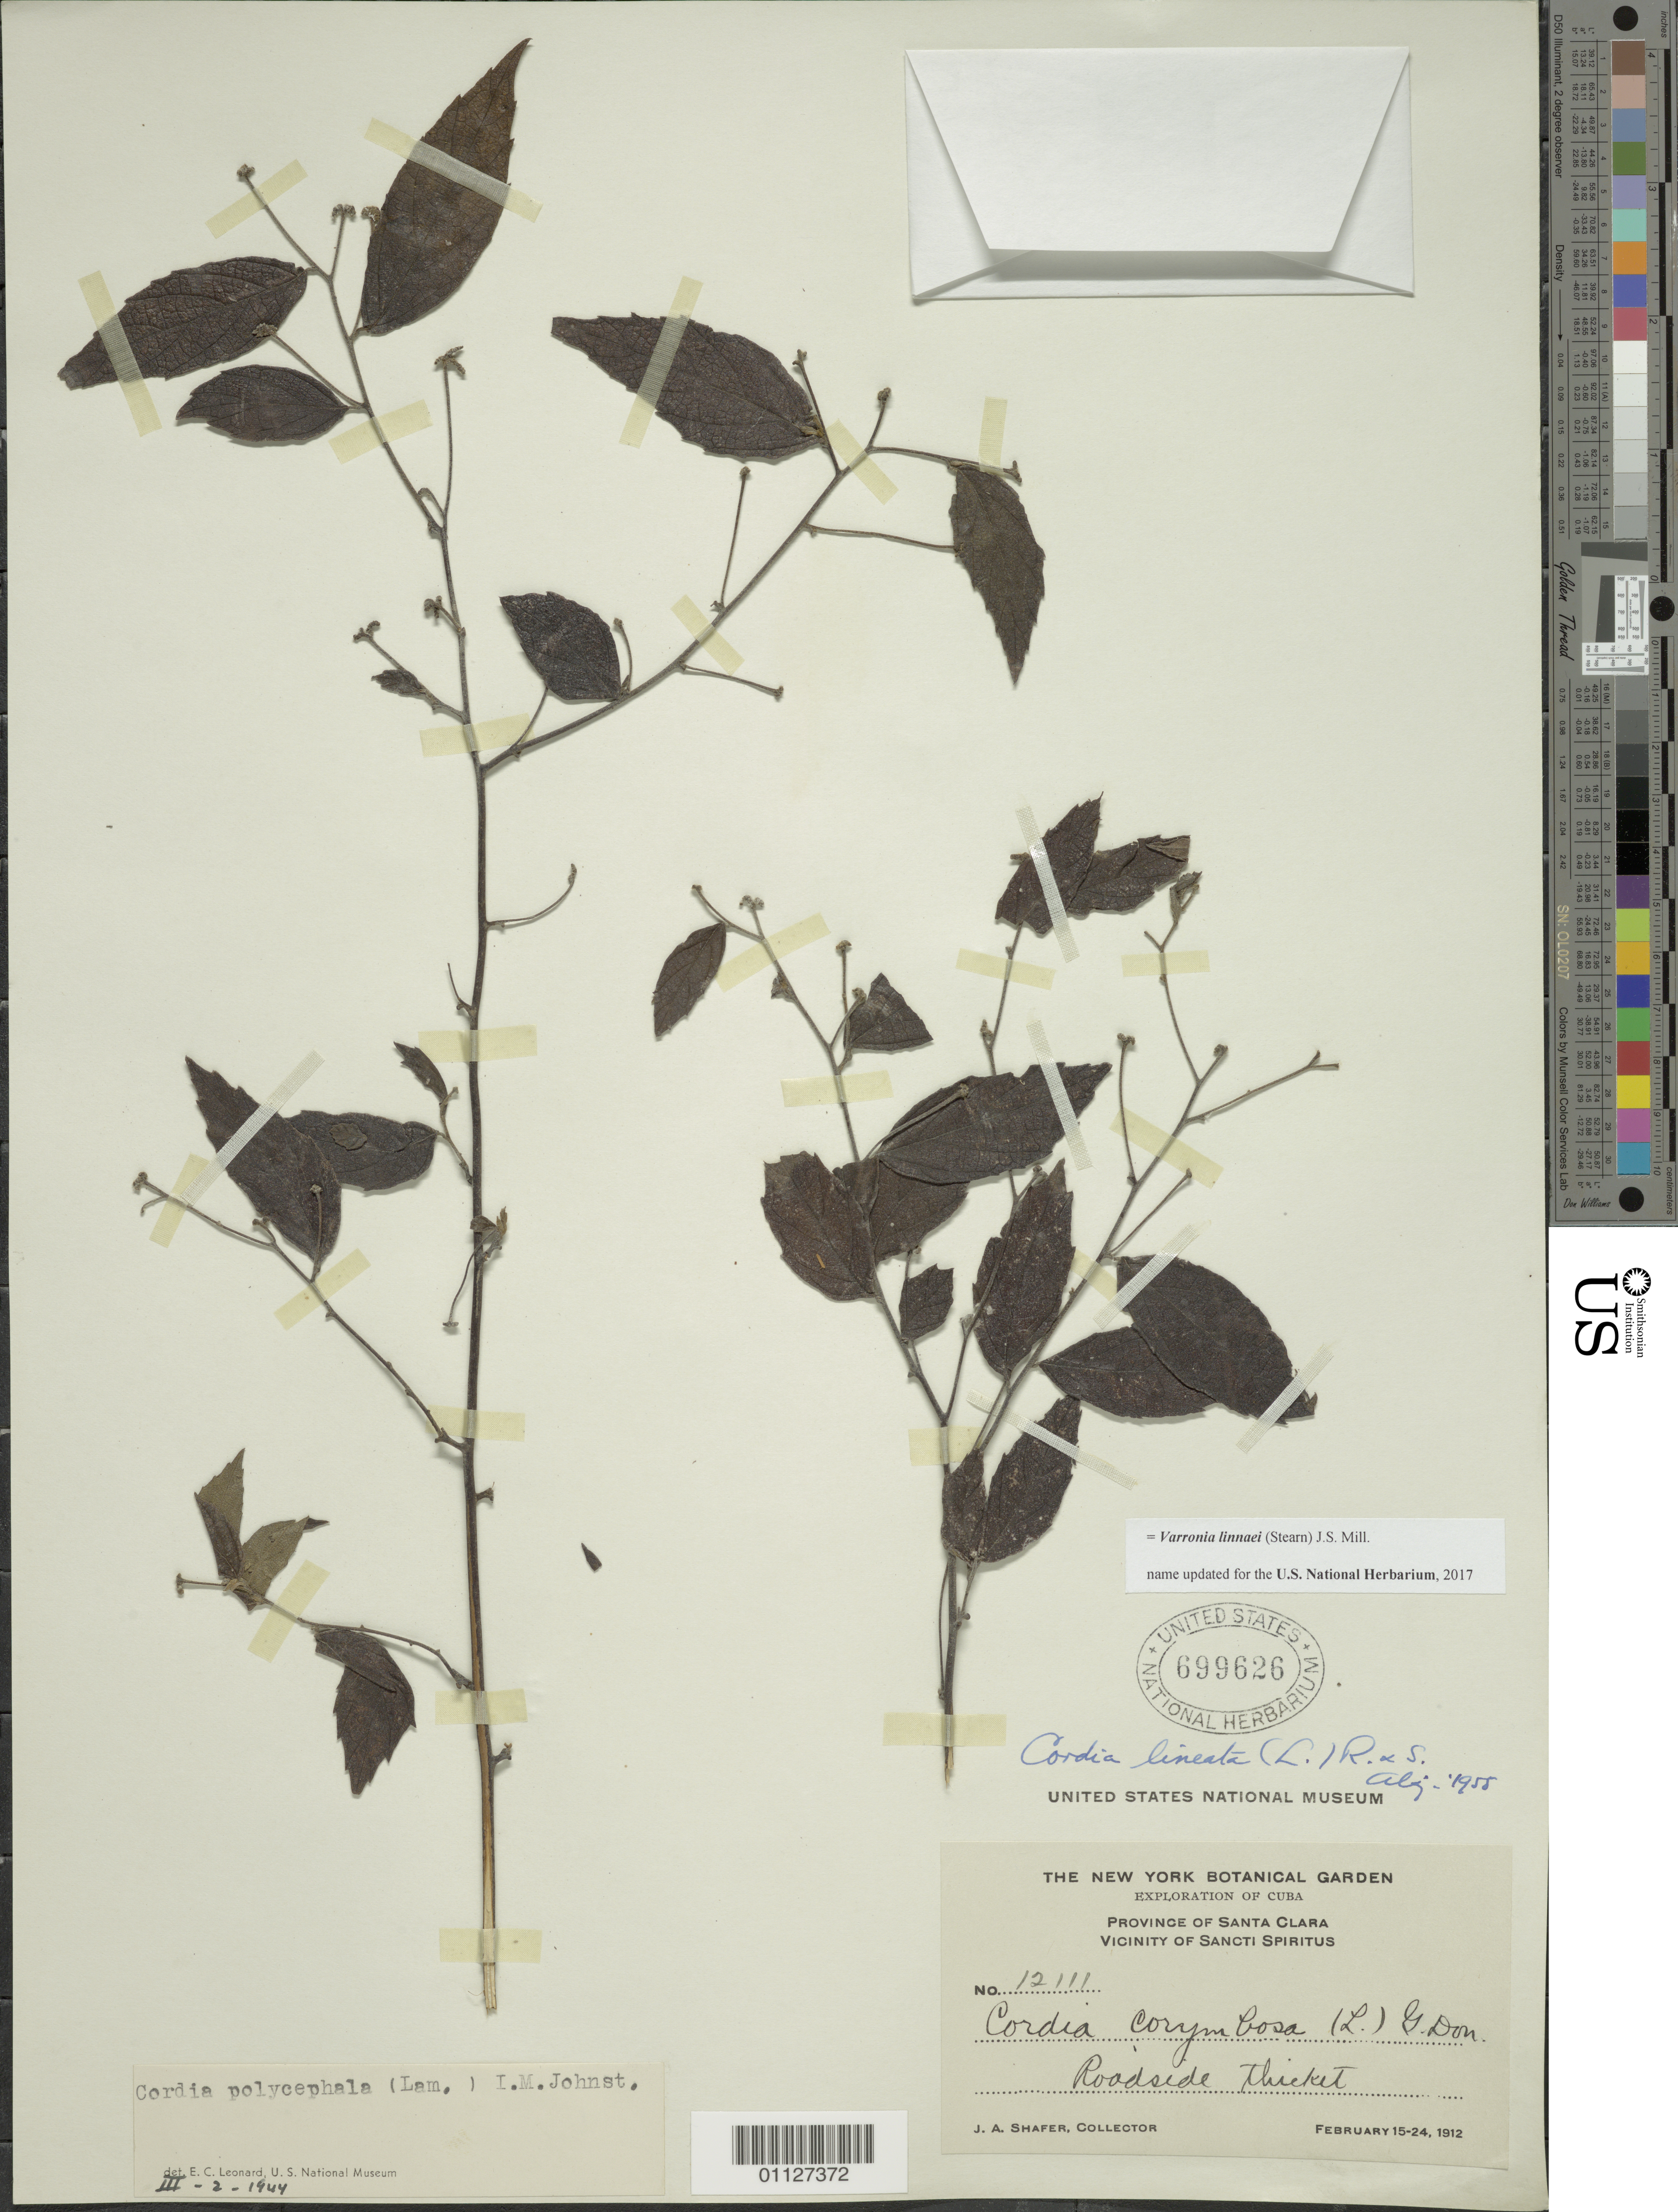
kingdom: Plantae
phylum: Tracheophyta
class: Magnoliopsida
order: Boraginales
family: Cordiaceae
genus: Varronia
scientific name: Varronia linnaei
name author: (Stearn) J.S. Mill.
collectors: J. A. Shafer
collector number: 12111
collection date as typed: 15 Feb 1912 to 24 Feb 1912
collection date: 1912-02-15/1912-02-24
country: Cuba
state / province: Sancti Spiritus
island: Cuba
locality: Vicinity of Sancti Spiritus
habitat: roadside thicket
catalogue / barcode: US 699626